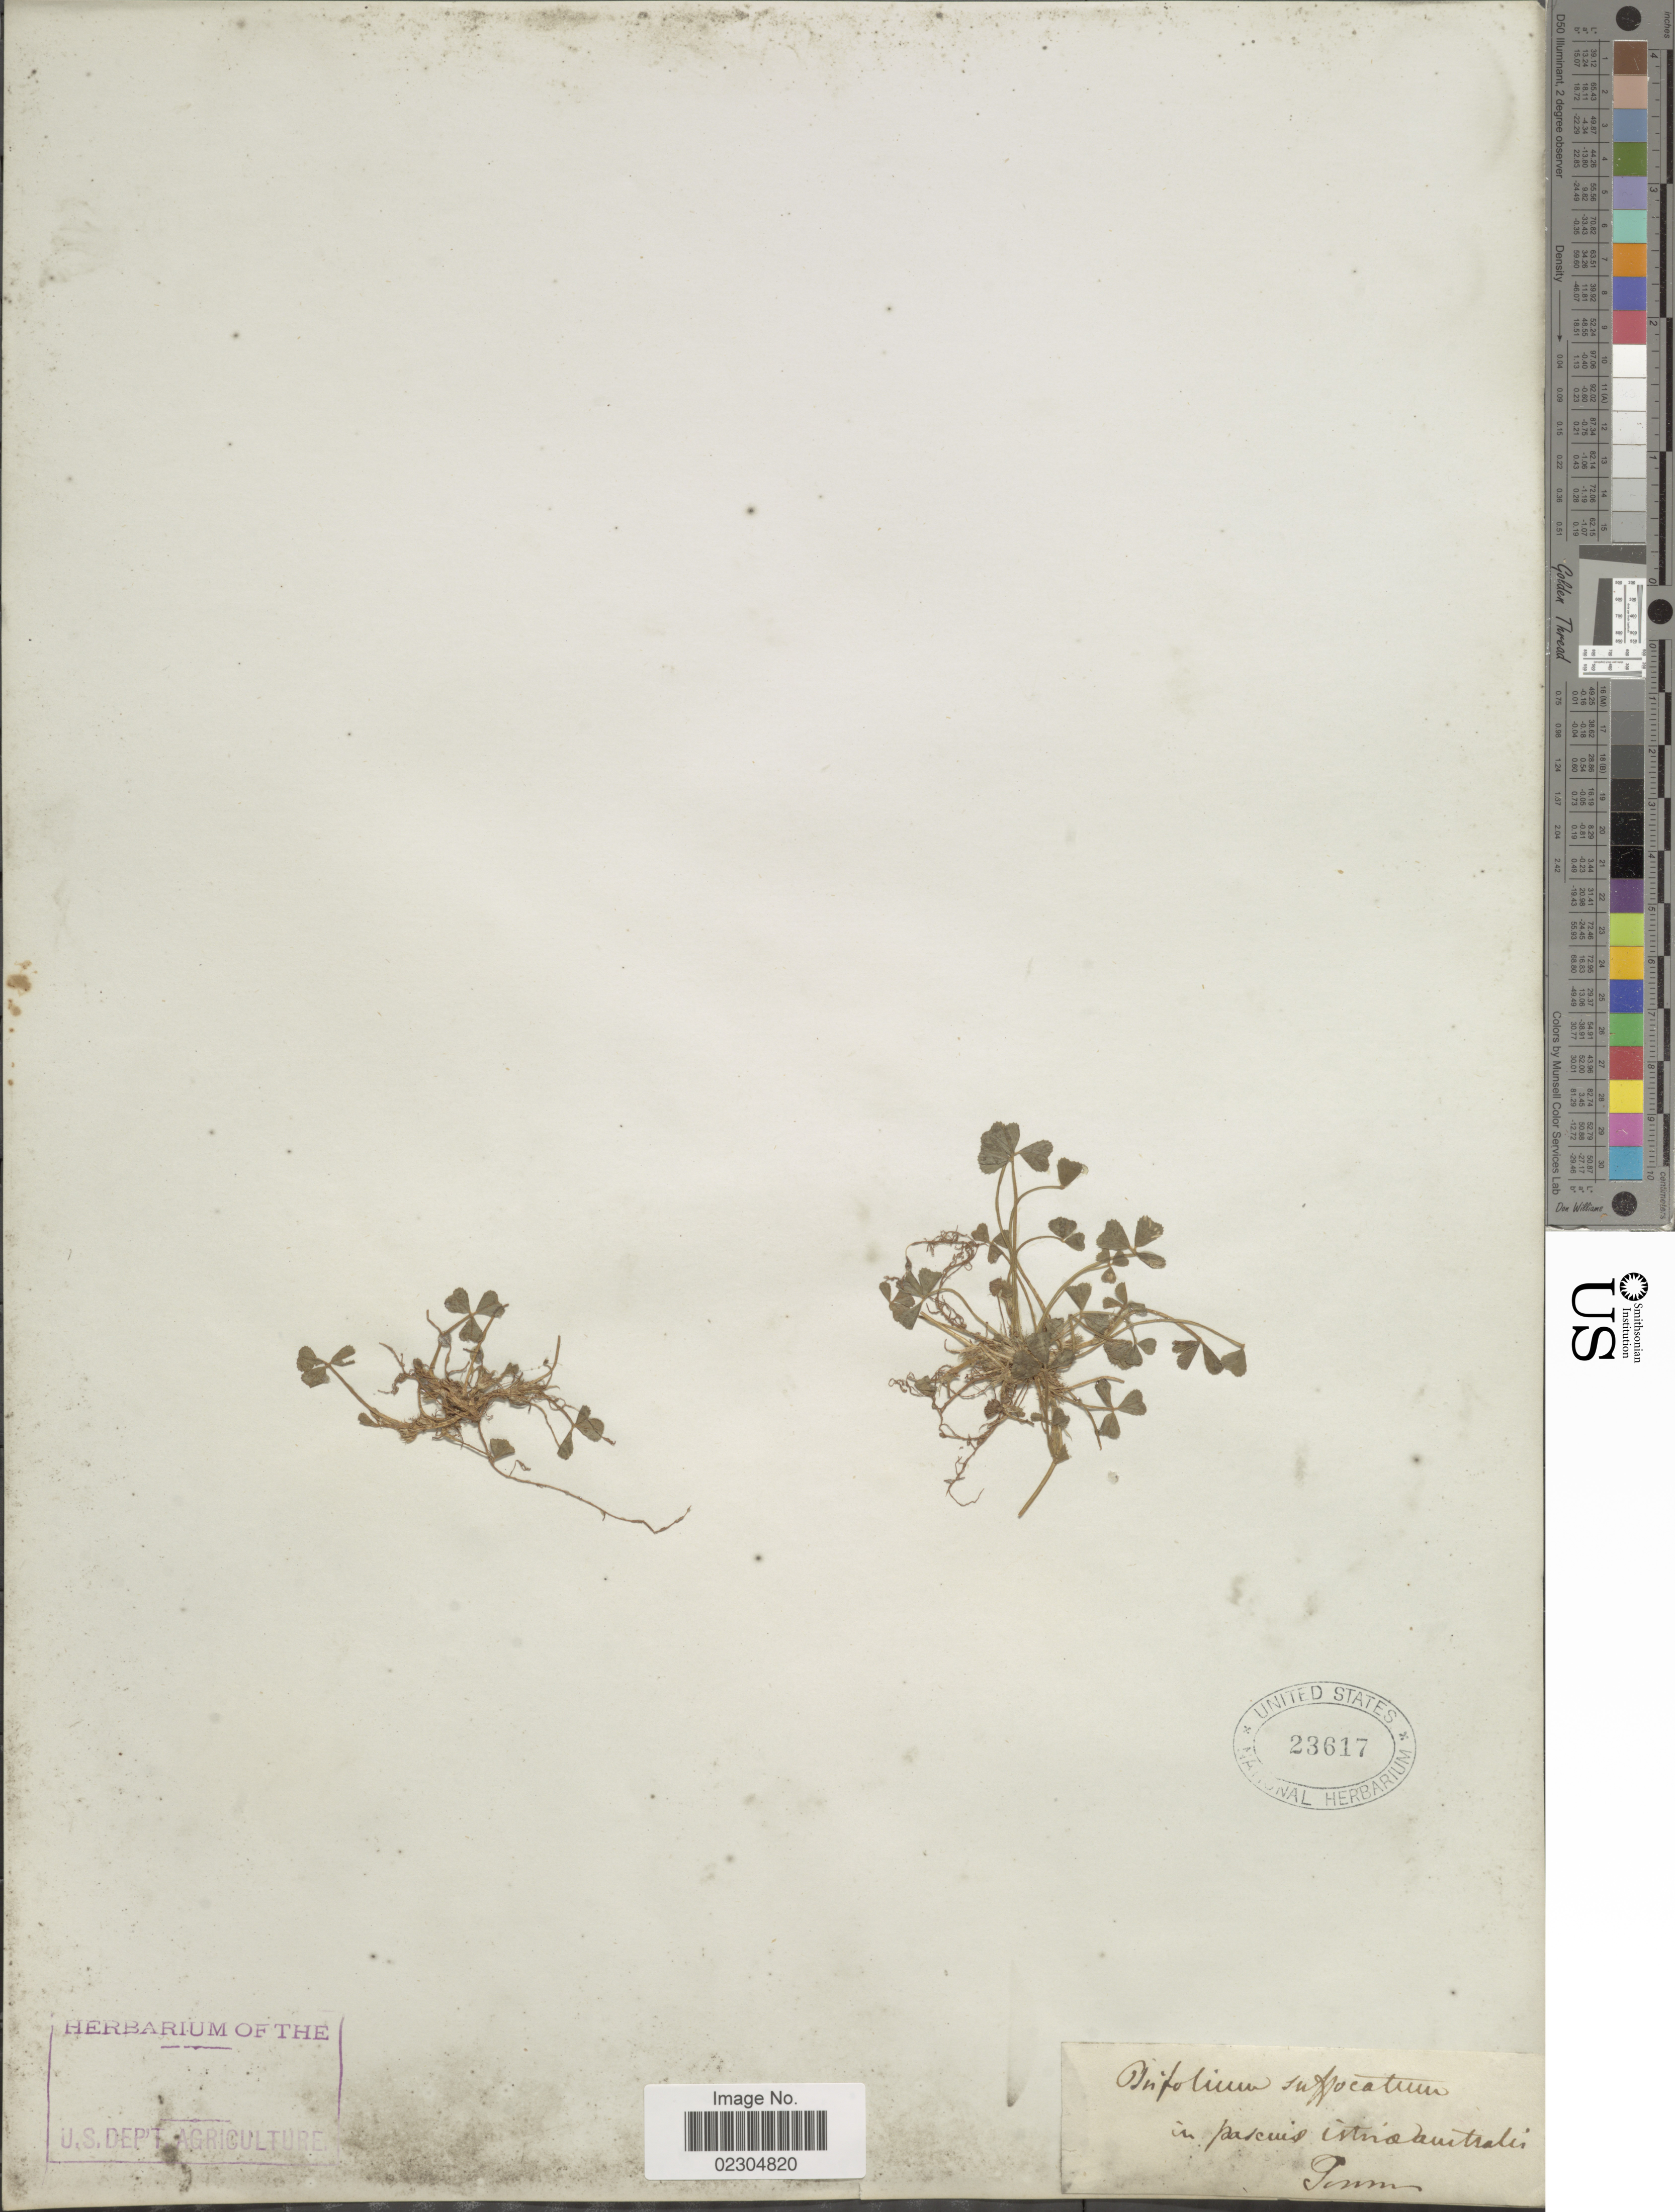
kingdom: Plantae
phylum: Tracheophyta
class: Magnoliopsida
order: Fabales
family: Fabaceae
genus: Trifolium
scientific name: Trifolium suffocatum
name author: L.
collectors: Tommasini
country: Croatia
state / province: Istria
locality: Istria australis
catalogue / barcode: US 23617